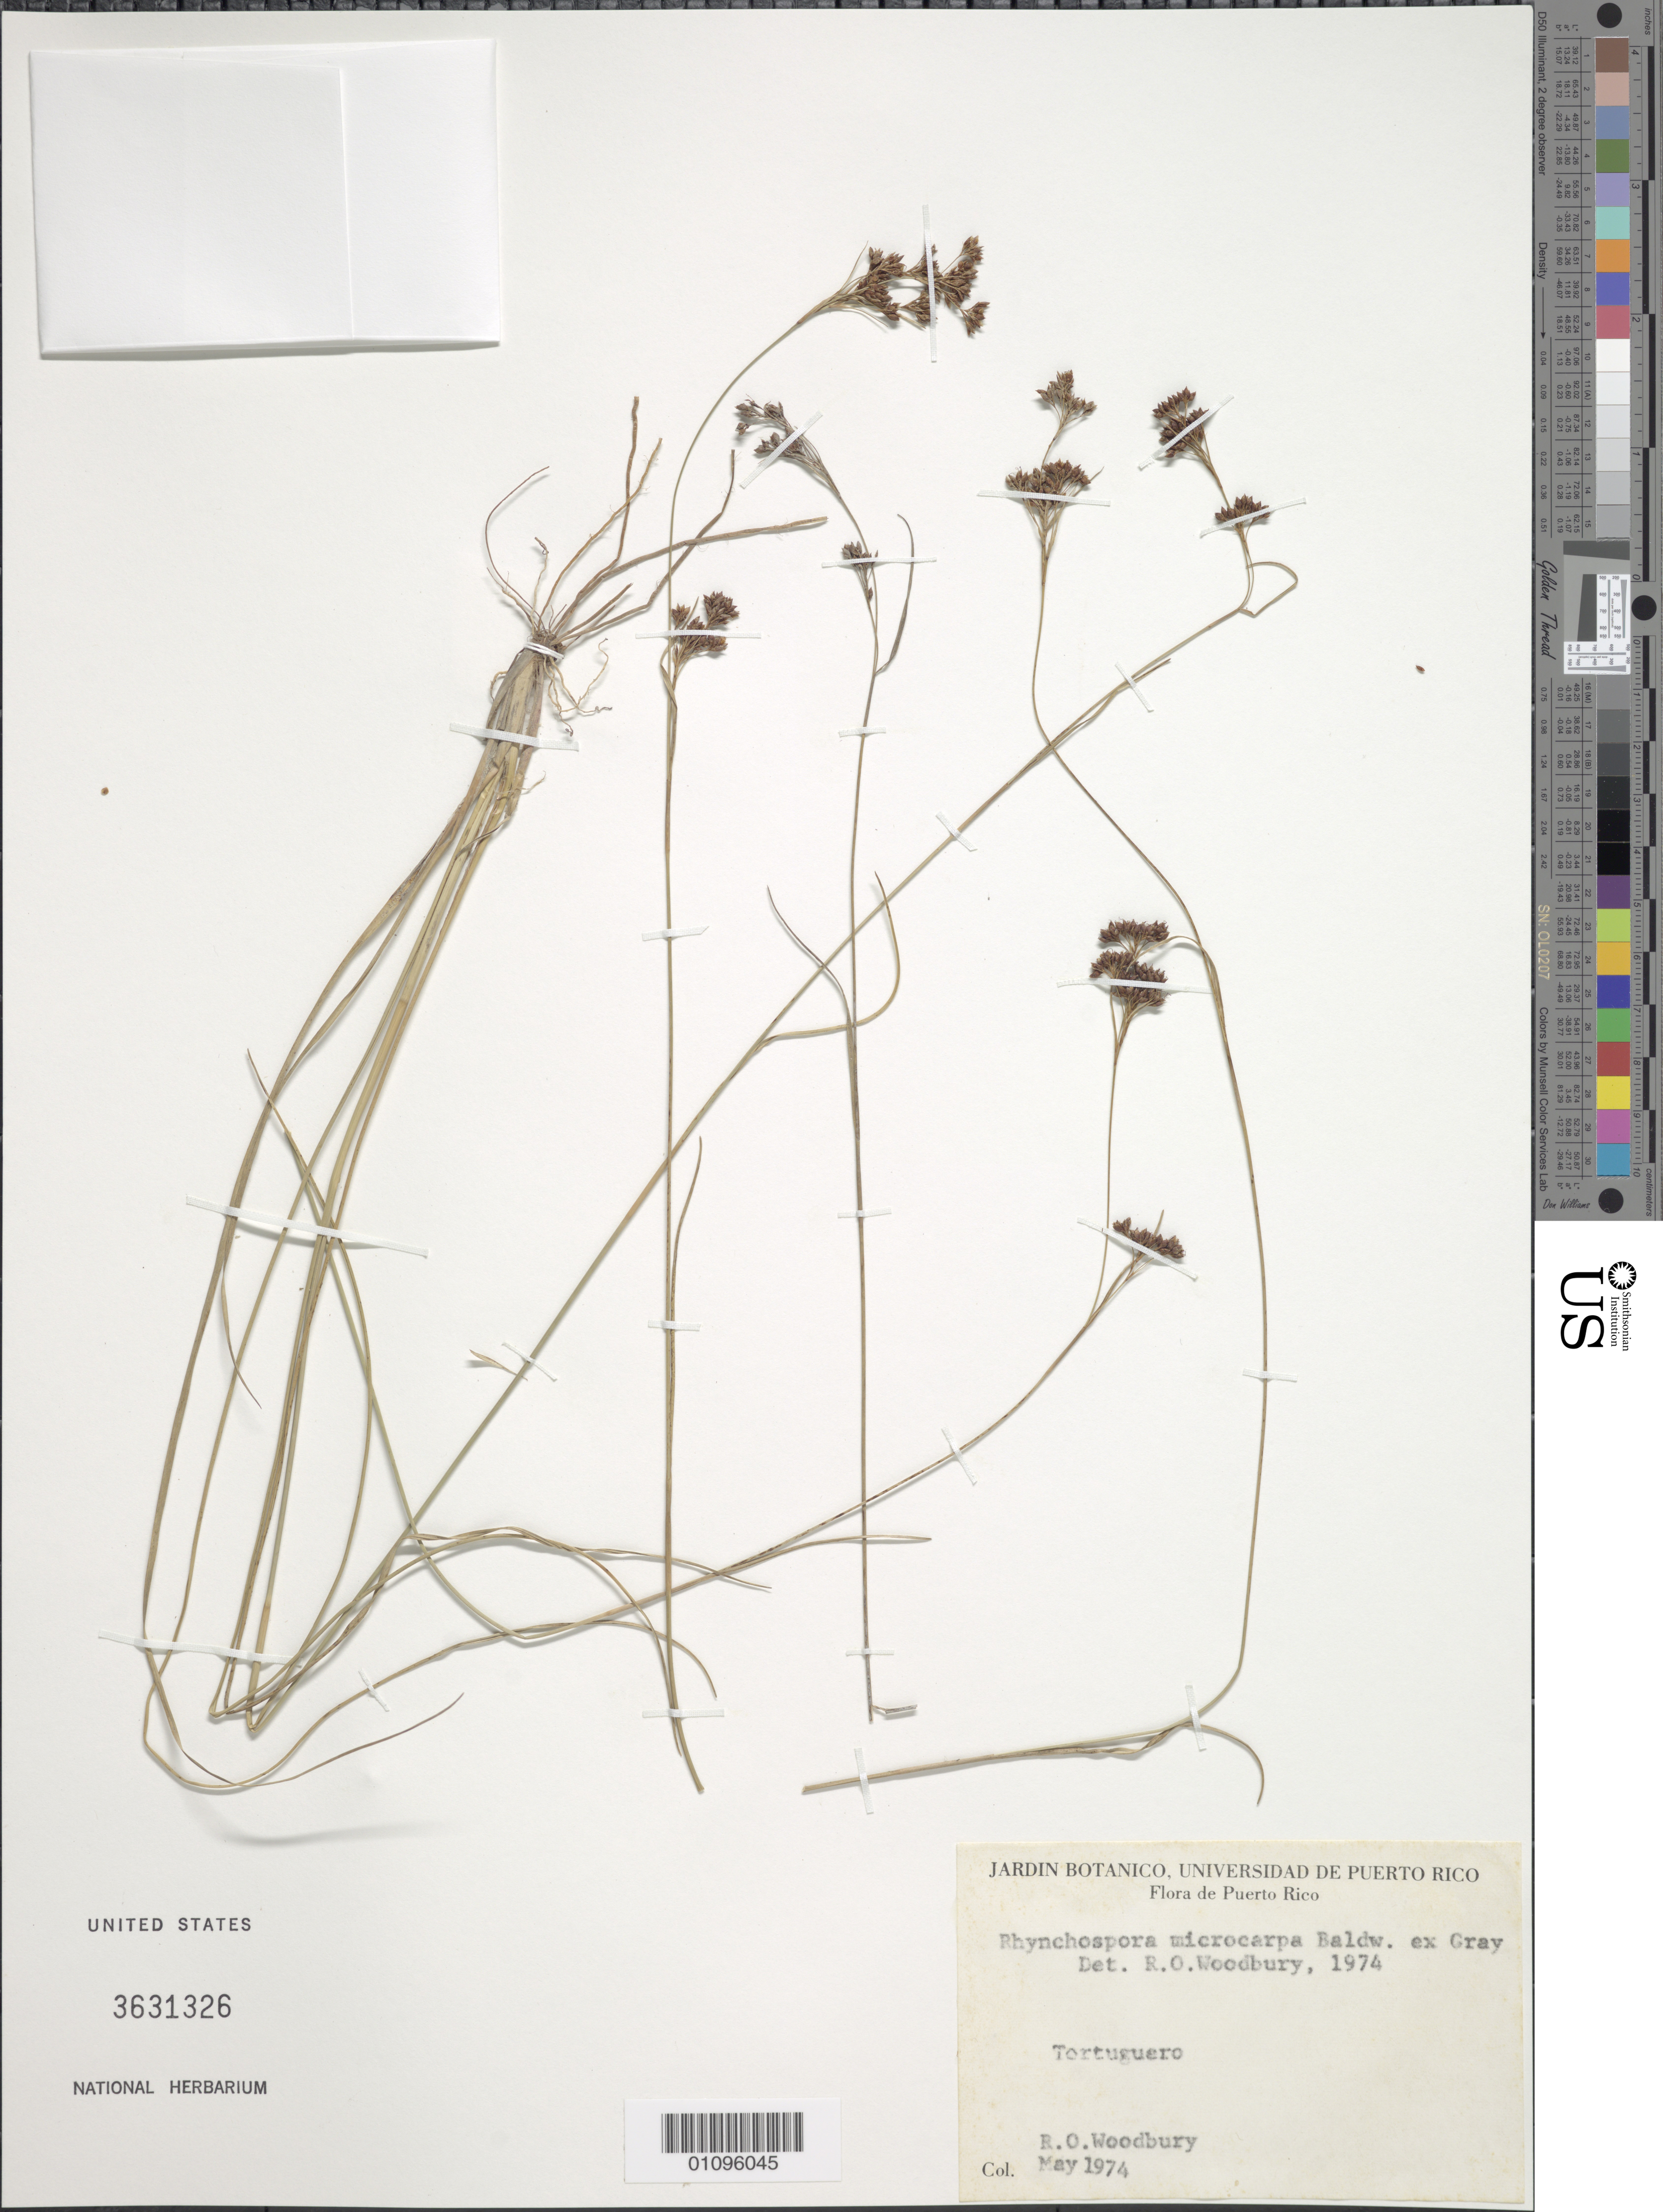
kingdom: Plantae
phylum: Tracheophyta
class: Liliopsida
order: Poales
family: Cyperaceae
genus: Rhynchospora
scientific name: Rhynchospora microcarpa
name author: Baldwin ex A. Gray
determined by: Woodbury, R. O.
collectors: R. O. Woodbury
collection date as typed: May 1974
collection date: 1974-05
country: Puerto Rico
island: Puerto Rico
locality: Tortuguero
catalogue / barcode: US 3631326